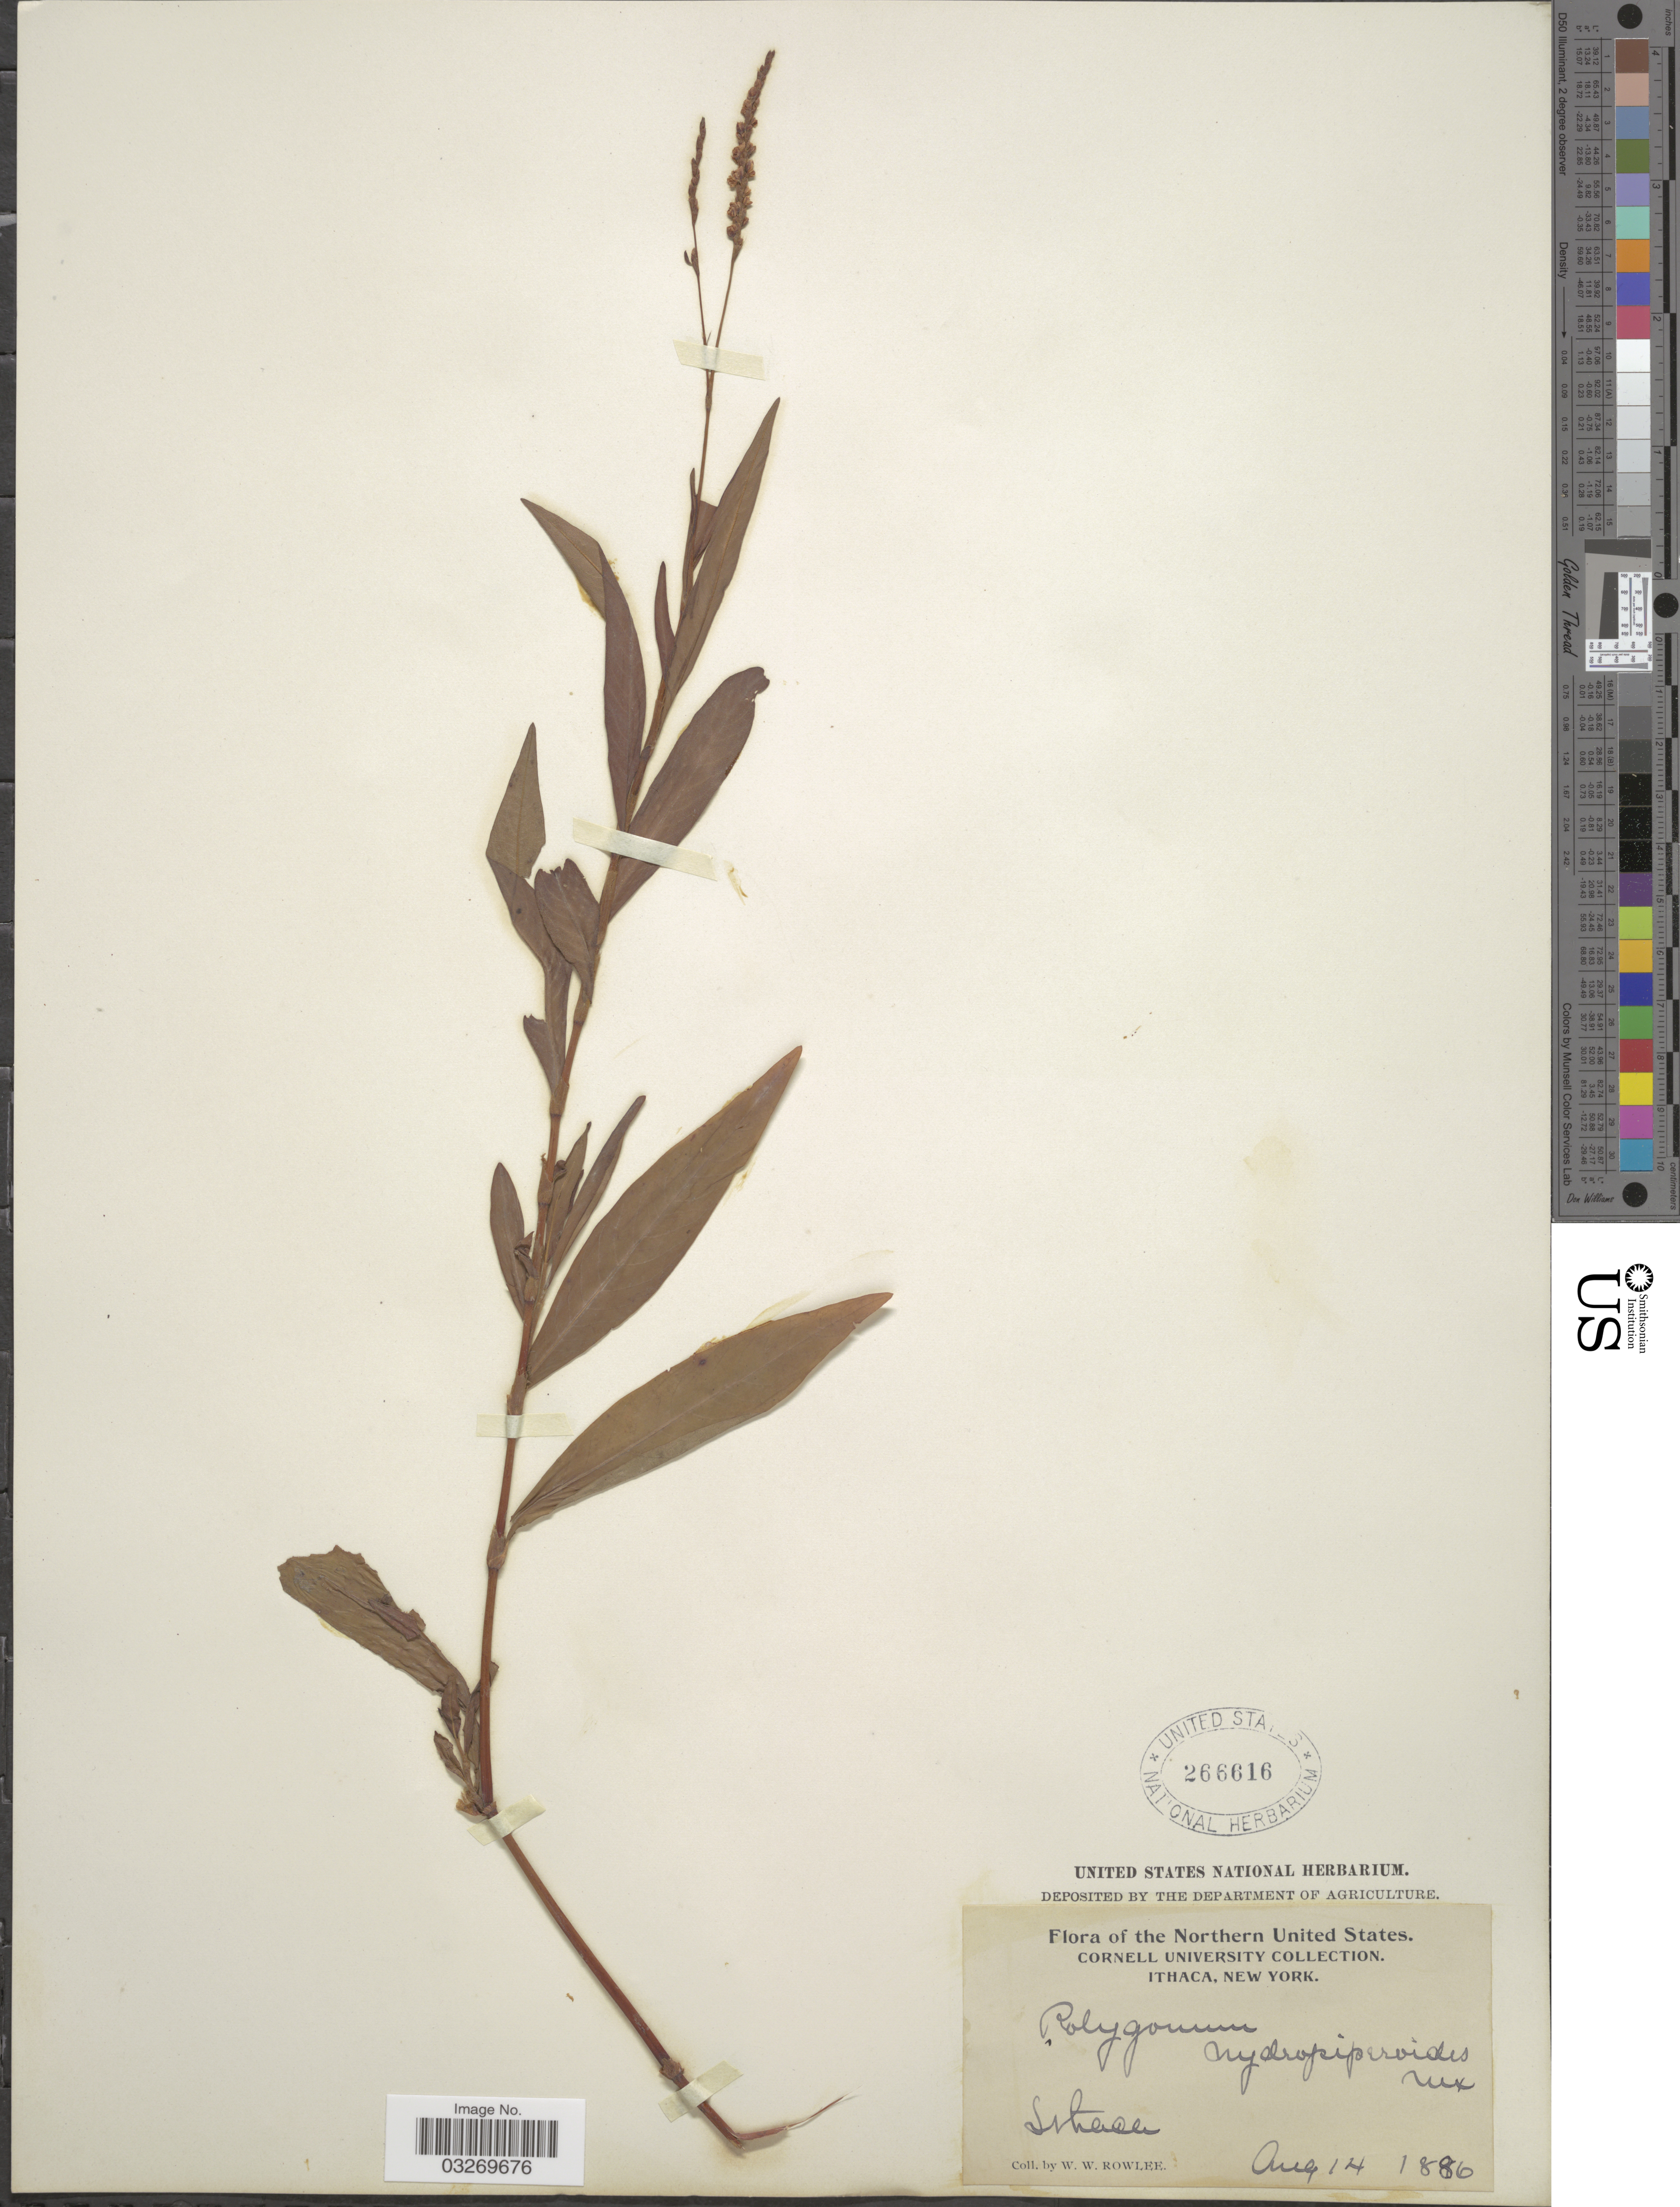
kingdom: Plantae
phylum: Tracheophyta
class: Magnoliopsida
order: Caryophyllales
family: Polygonaceae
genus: Persicaria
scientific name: Persicaria hydropiperoides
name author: (Michx.) Small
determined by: Atha, D. E.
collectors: W. W. Rowlee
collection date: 1886-08-14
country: United States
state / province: New York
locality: Ithaca.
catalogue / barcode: US 266616